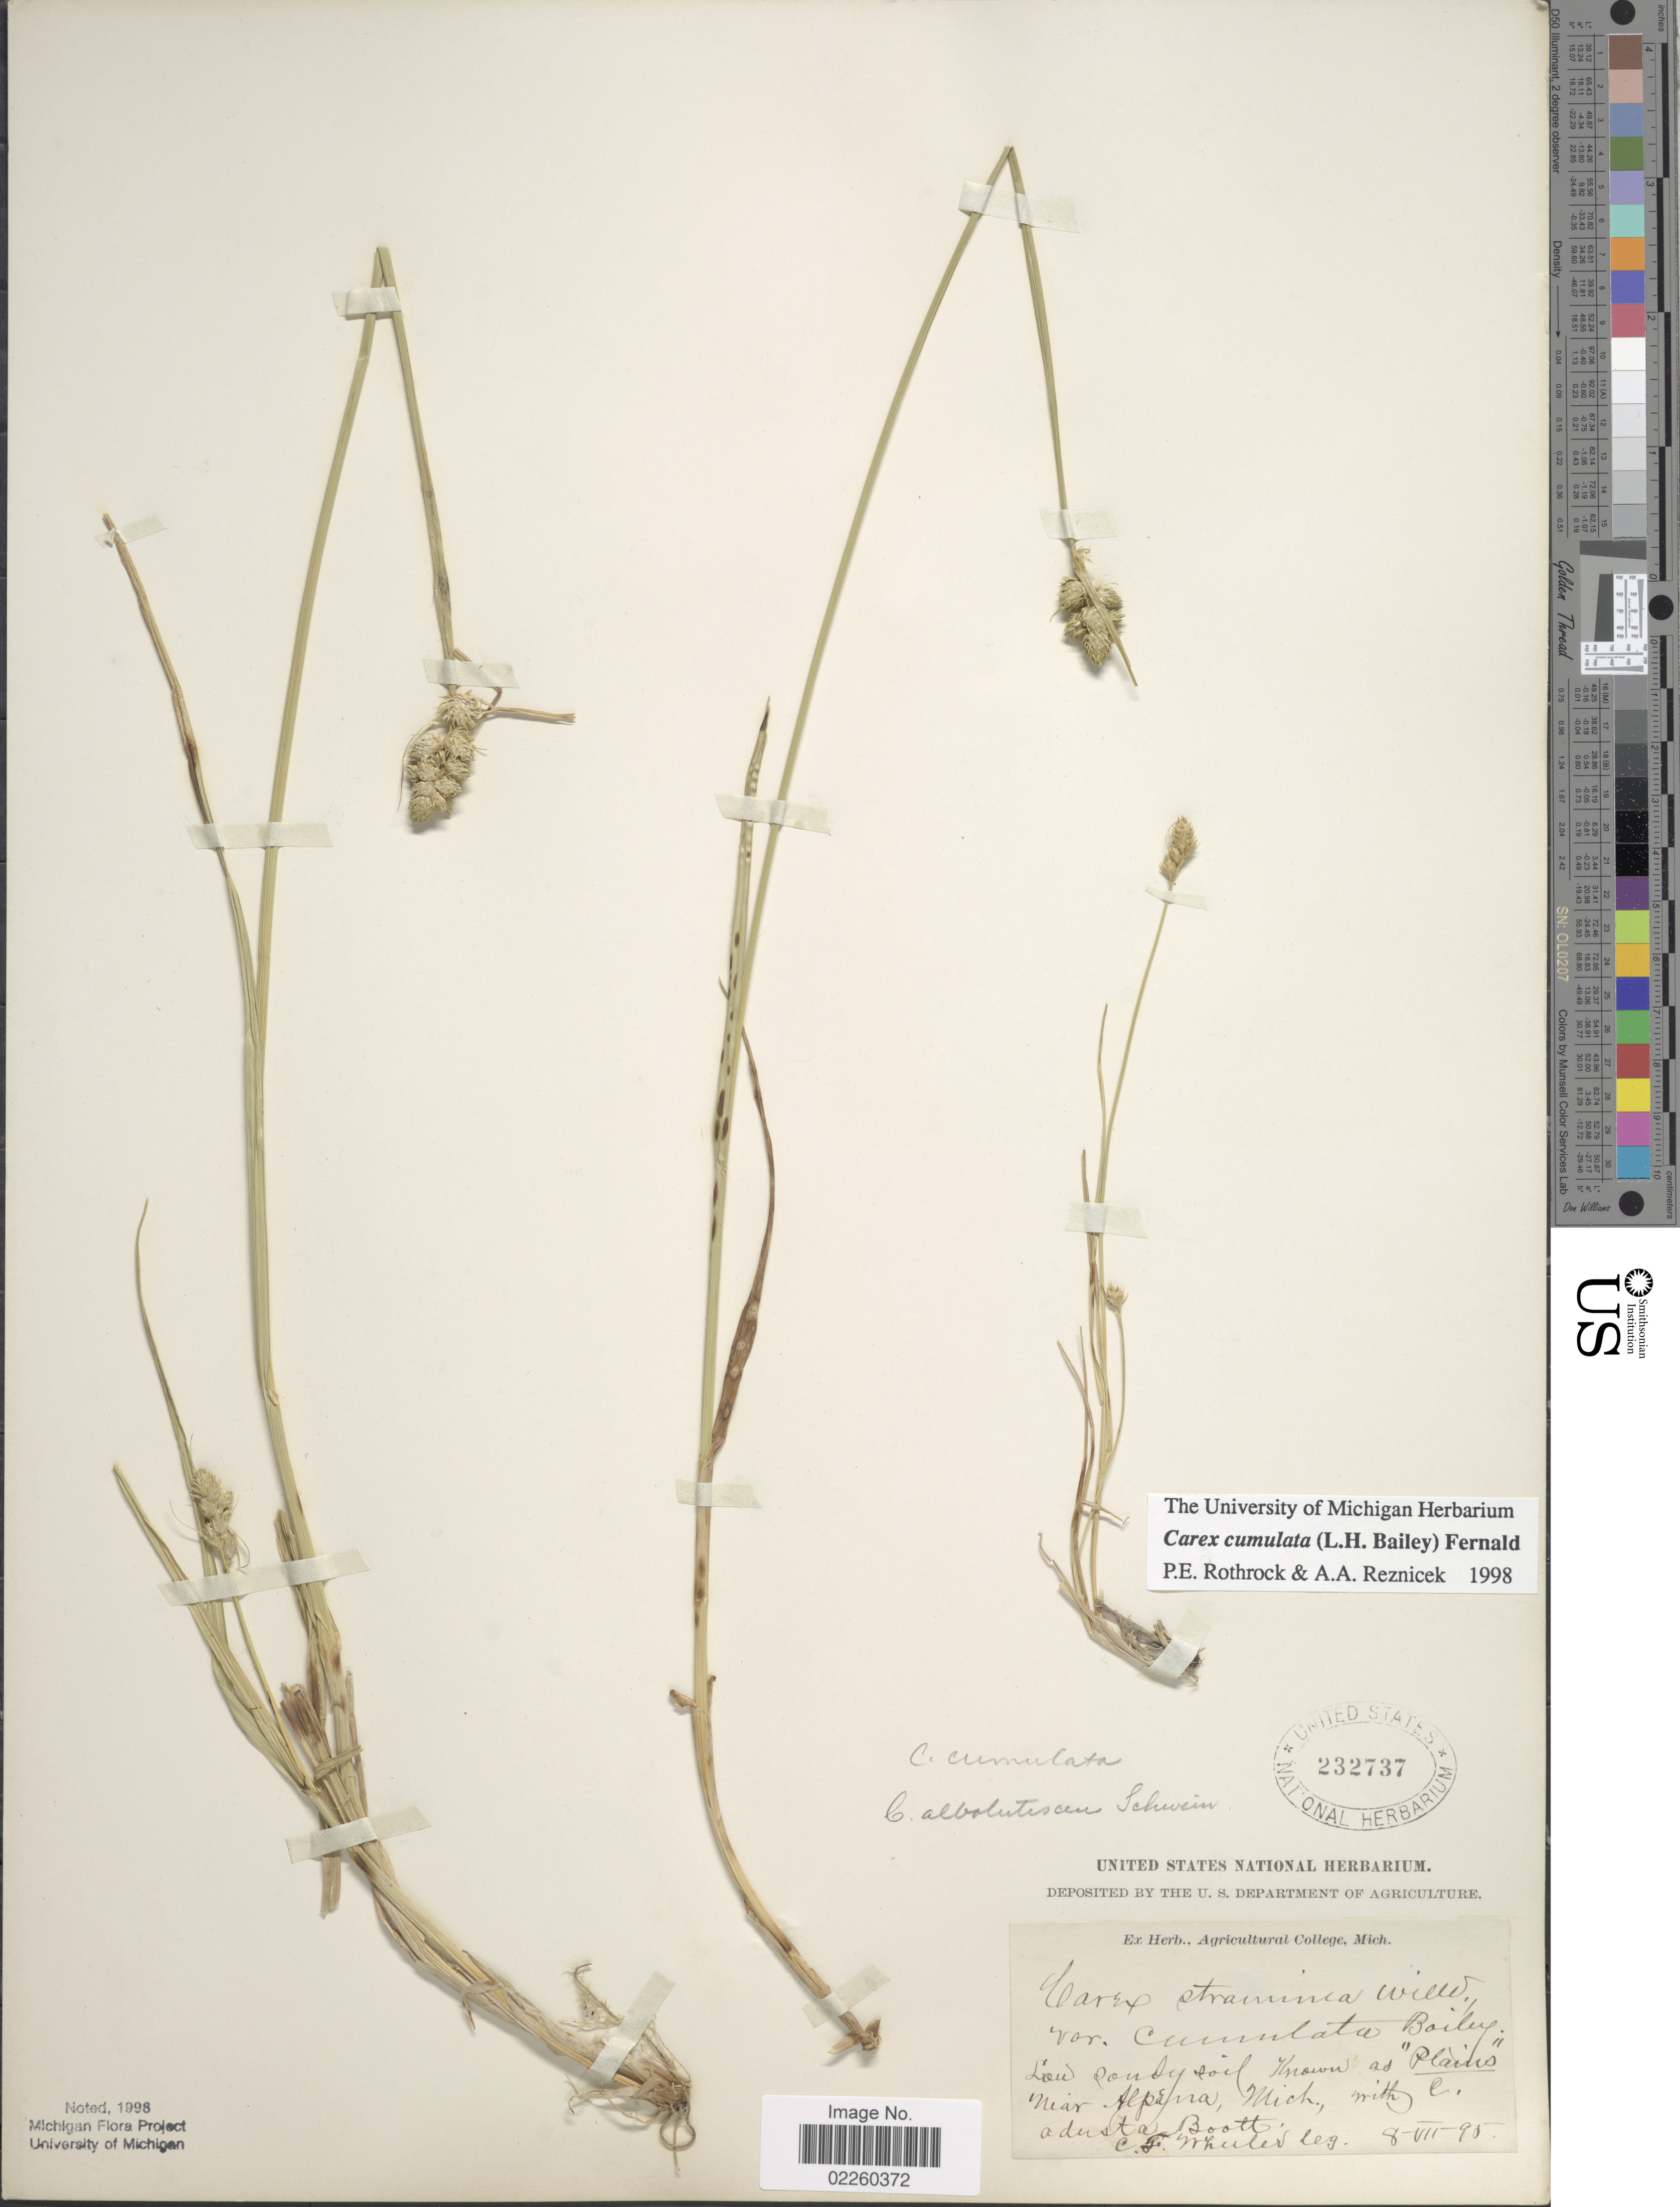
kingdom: Plantae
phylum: Tracheophyta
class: Liliopsida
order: Poales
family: Cyperaceae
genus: Carex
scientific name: Carex cumulata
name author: (L.H. Bailey) Mack.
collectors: C. Wheeler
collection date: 1895-07-08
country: United States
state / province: Michigan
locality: Near Alpena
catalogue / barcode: US 232737